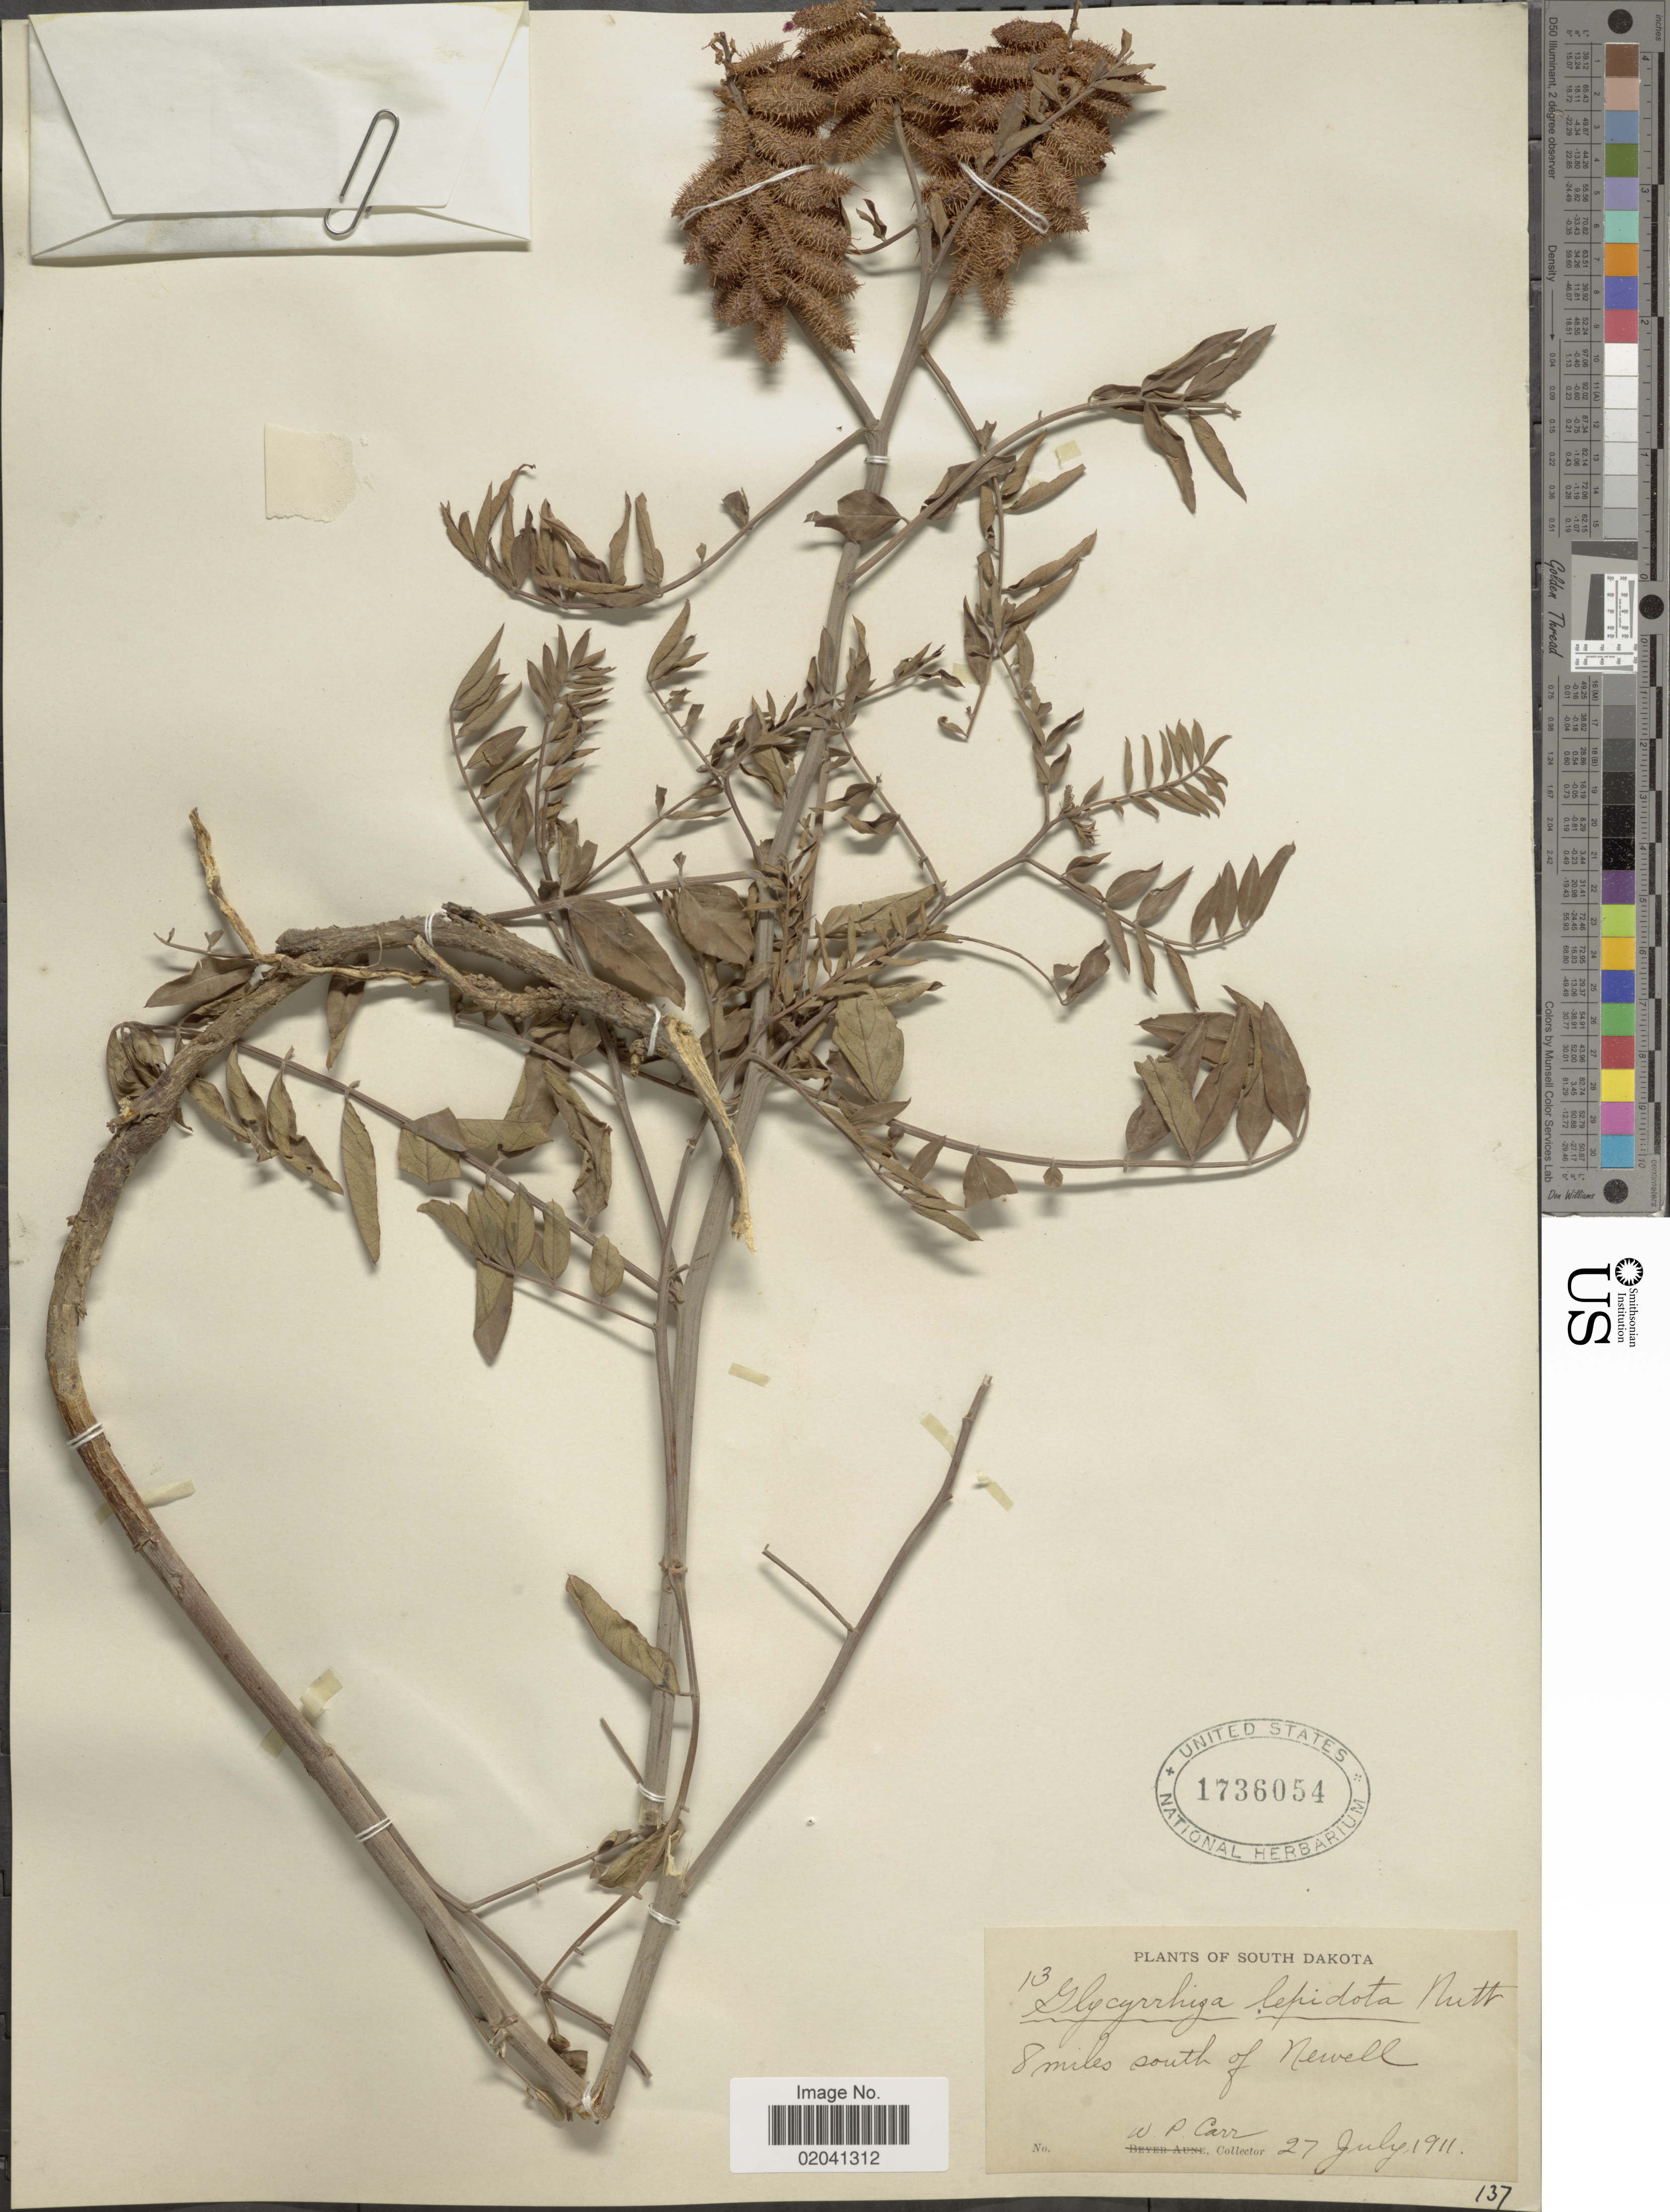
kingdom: Plantae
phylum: Tracheophyta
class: Magnoliopsida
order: Fabales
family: Fabaceae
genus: Glycyrrhiza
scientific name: Glycyrrhiza lepidota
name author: Pursh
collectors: W. Carr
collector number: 13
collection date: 1911-07-27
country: United States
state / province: South Dakota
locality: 8 miles south of Newell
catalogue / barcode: US 1736054